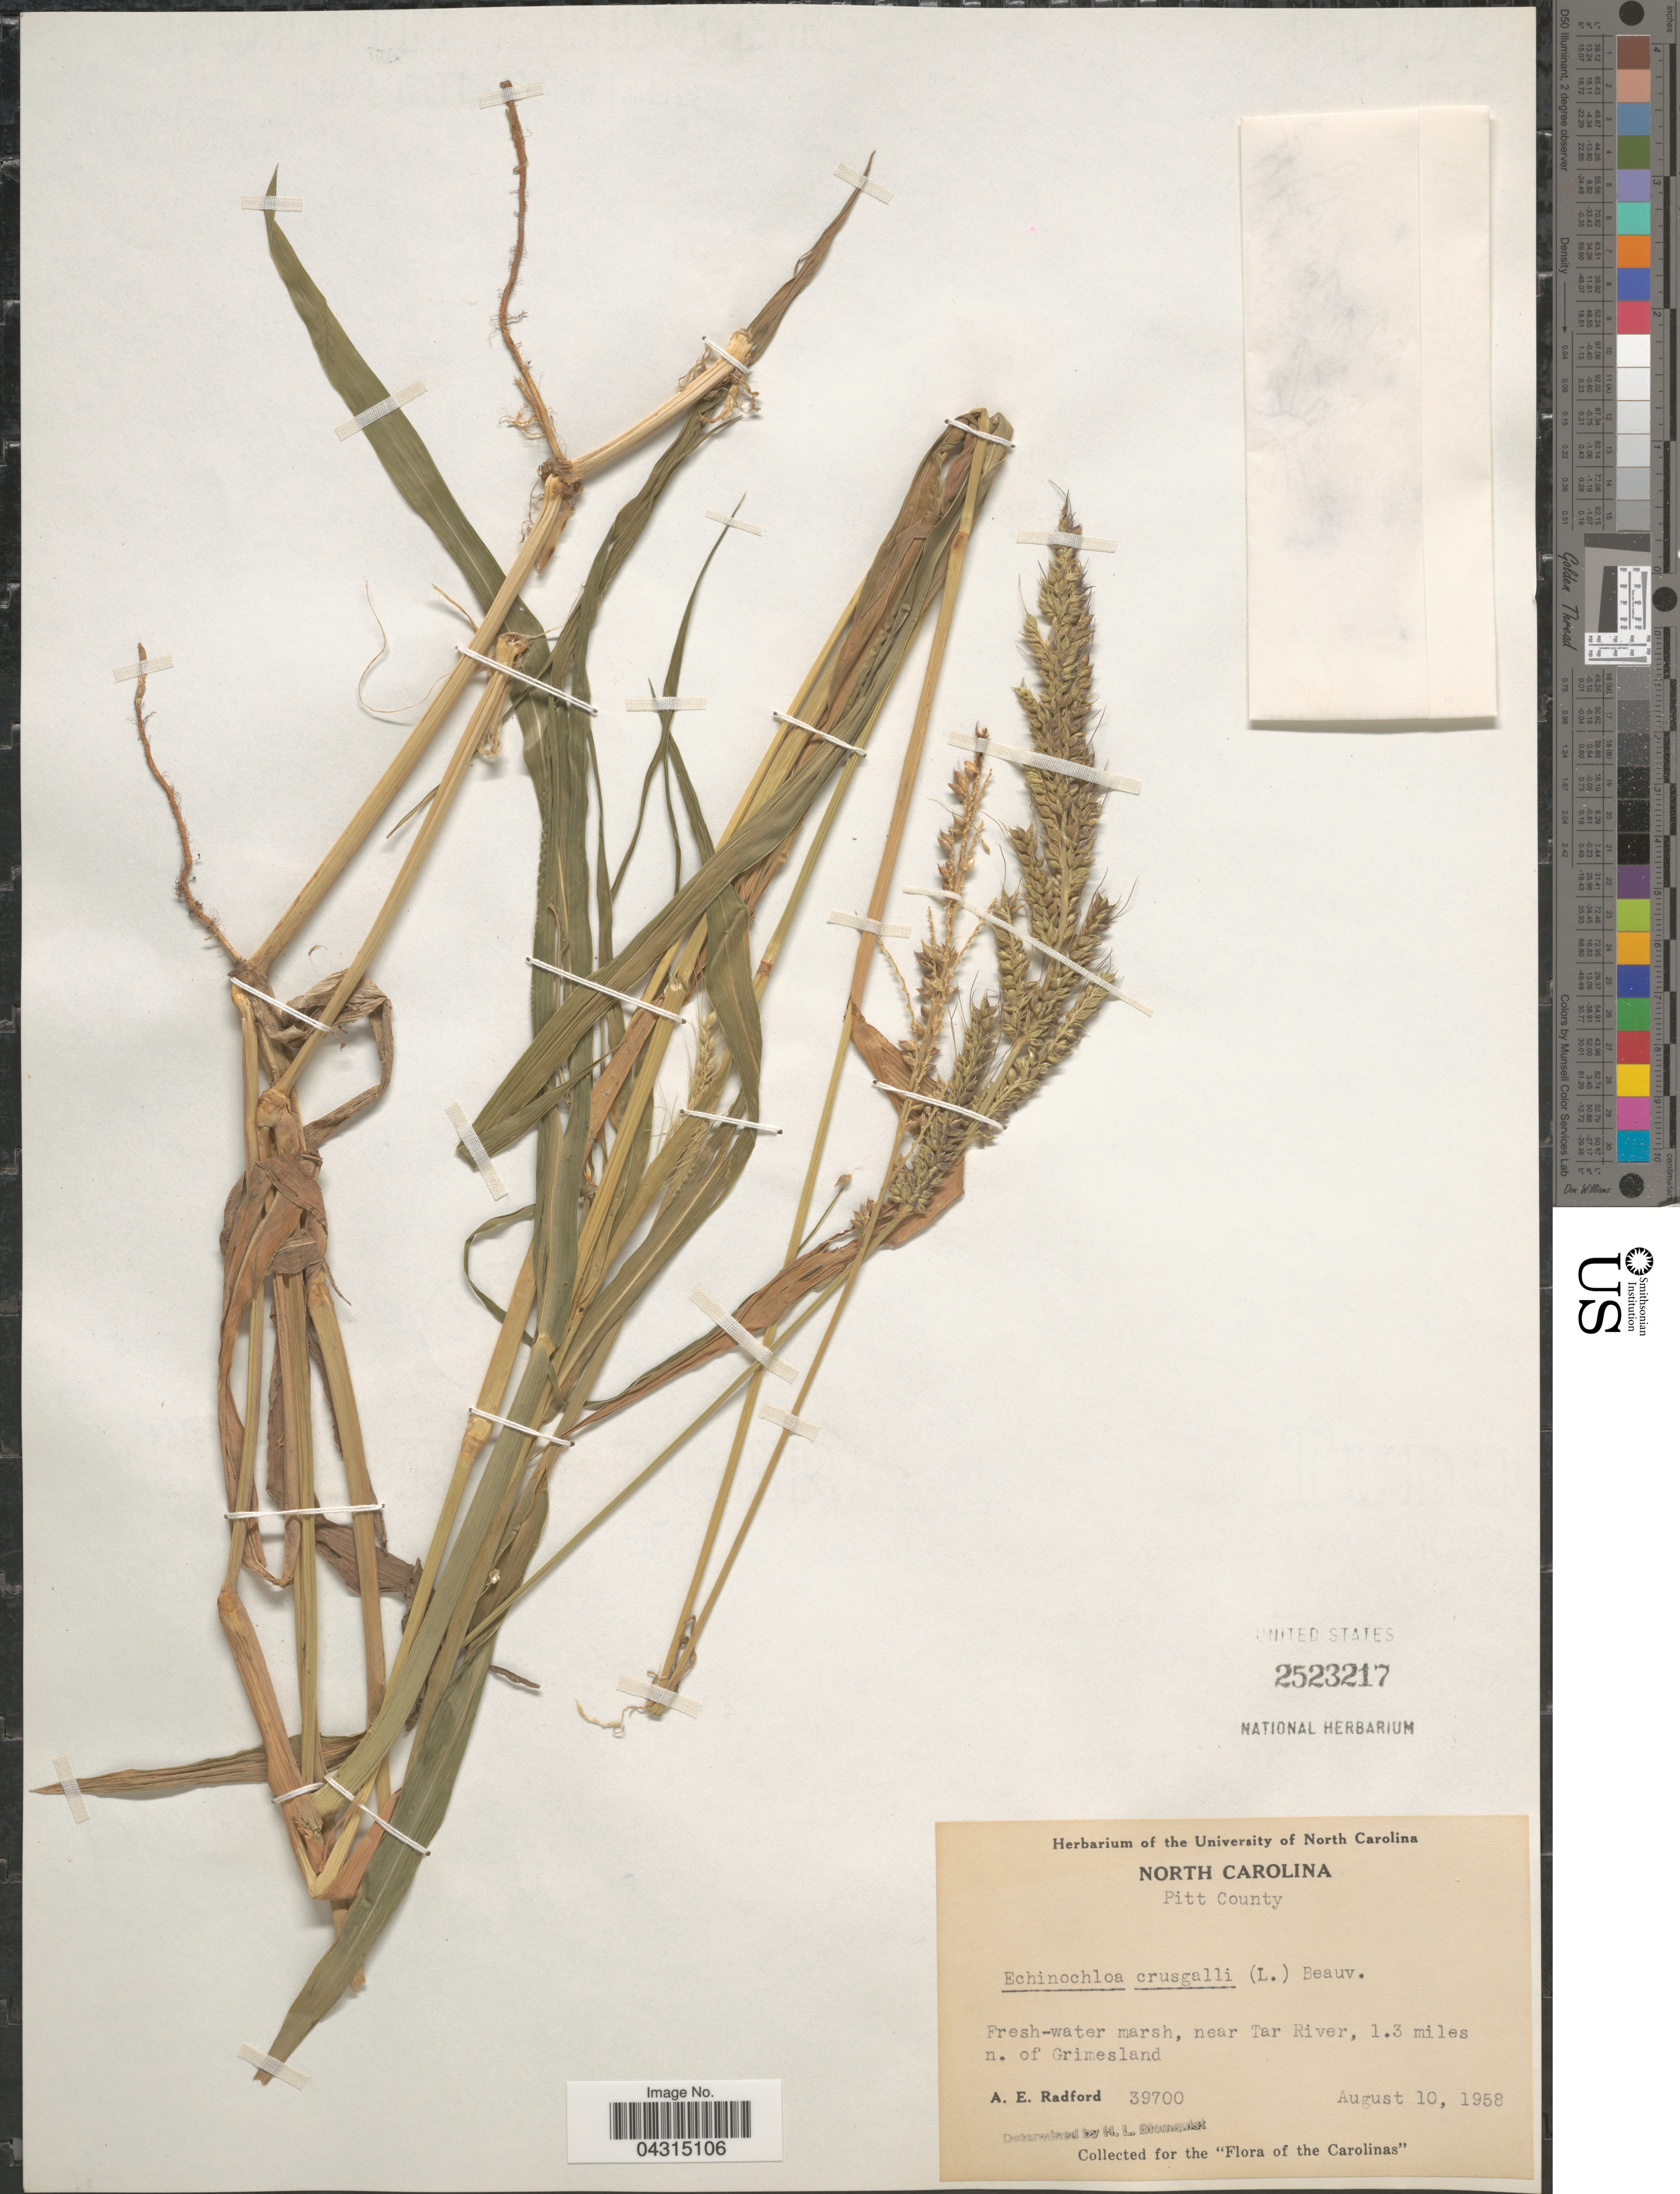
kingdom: Plantae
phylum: Tracheophyta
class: Liliopsida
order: Poales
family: Poaceae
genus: Echinochloa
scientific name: Echinochloa crus-galli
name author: (L.) P. Beauv.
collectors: A. E. Radford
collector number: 39700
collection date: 1958-08-10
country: United States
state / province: North Carolina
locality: Pitt county. Fresh-water marsh, near Tar River, 1.3 miles n. of Grimesland.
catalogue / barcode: US 2523217